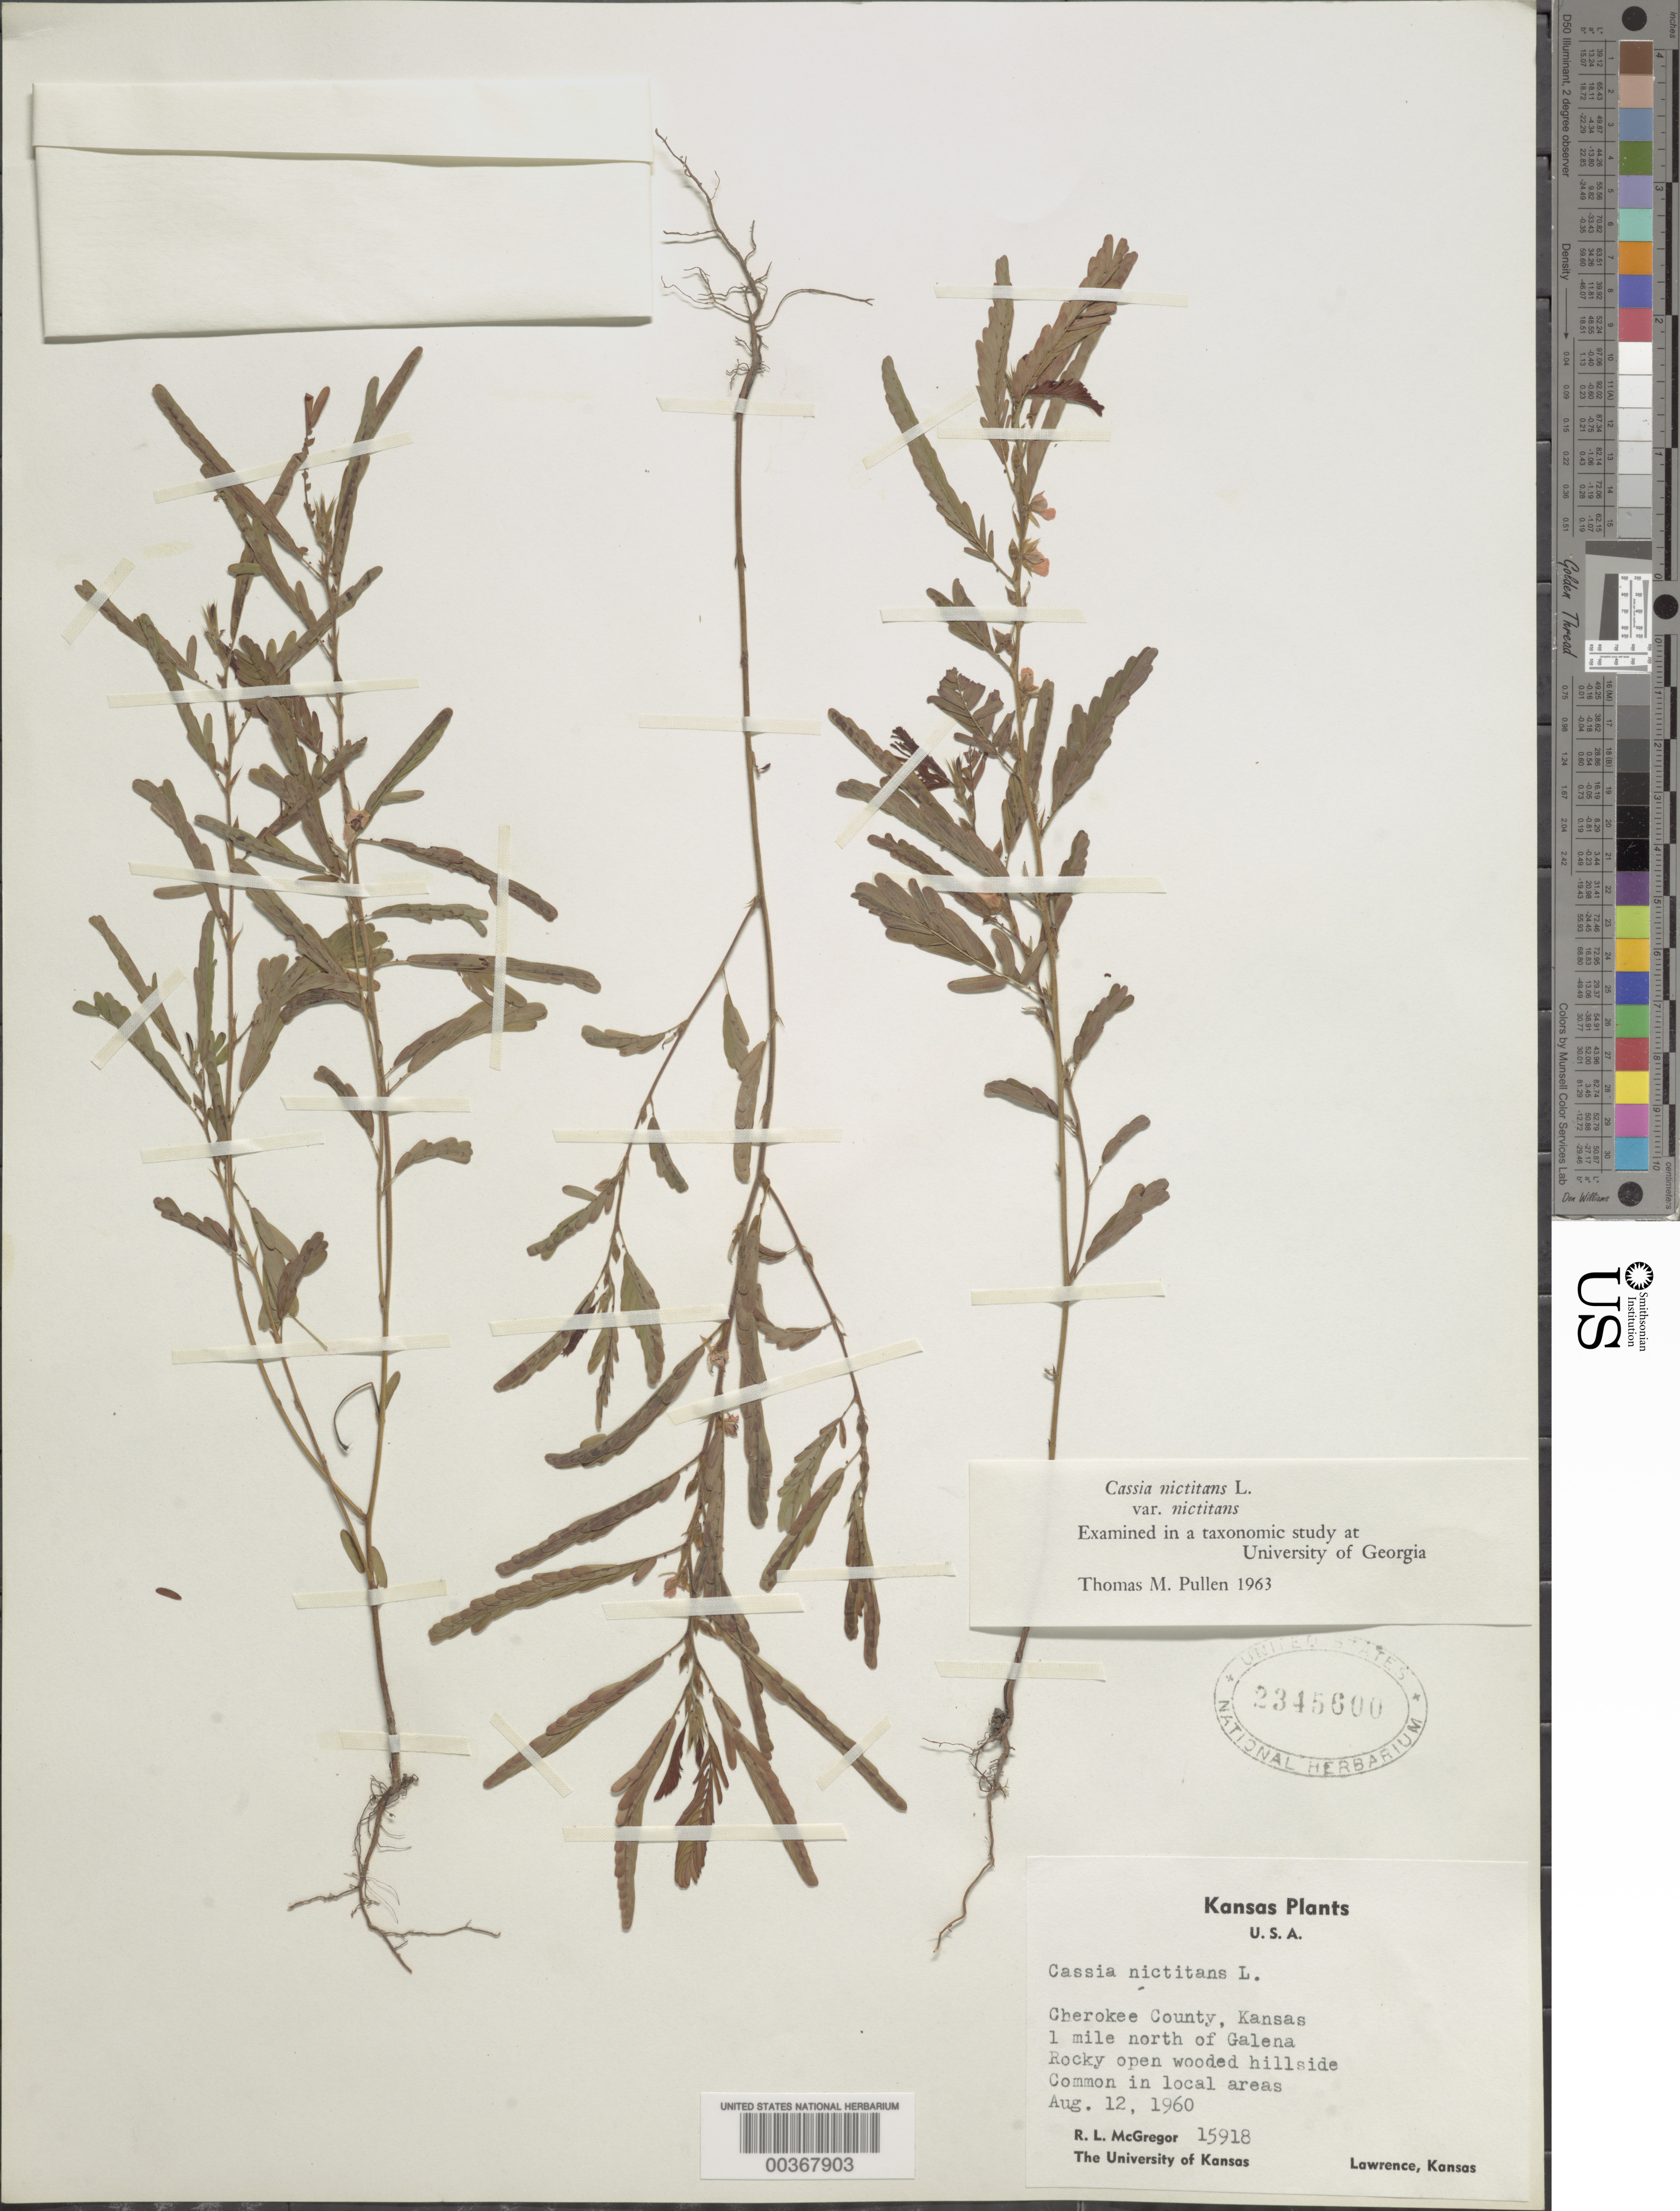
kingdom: Plantae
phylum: Tracheophyta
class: Magnoliopsida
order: Fabales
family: Fabaceae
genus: Chamaecrista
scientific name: Chamaecrista nictitans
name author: (L.) Moench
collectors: R. L. McGregor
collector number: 15918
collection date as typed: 12 Aug 1960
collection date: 1960-08-12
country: United States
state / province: Kansas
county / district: Cherokee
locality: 1 mi n of galena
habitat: Rocky open wooded hillside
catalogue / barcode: US 2345600